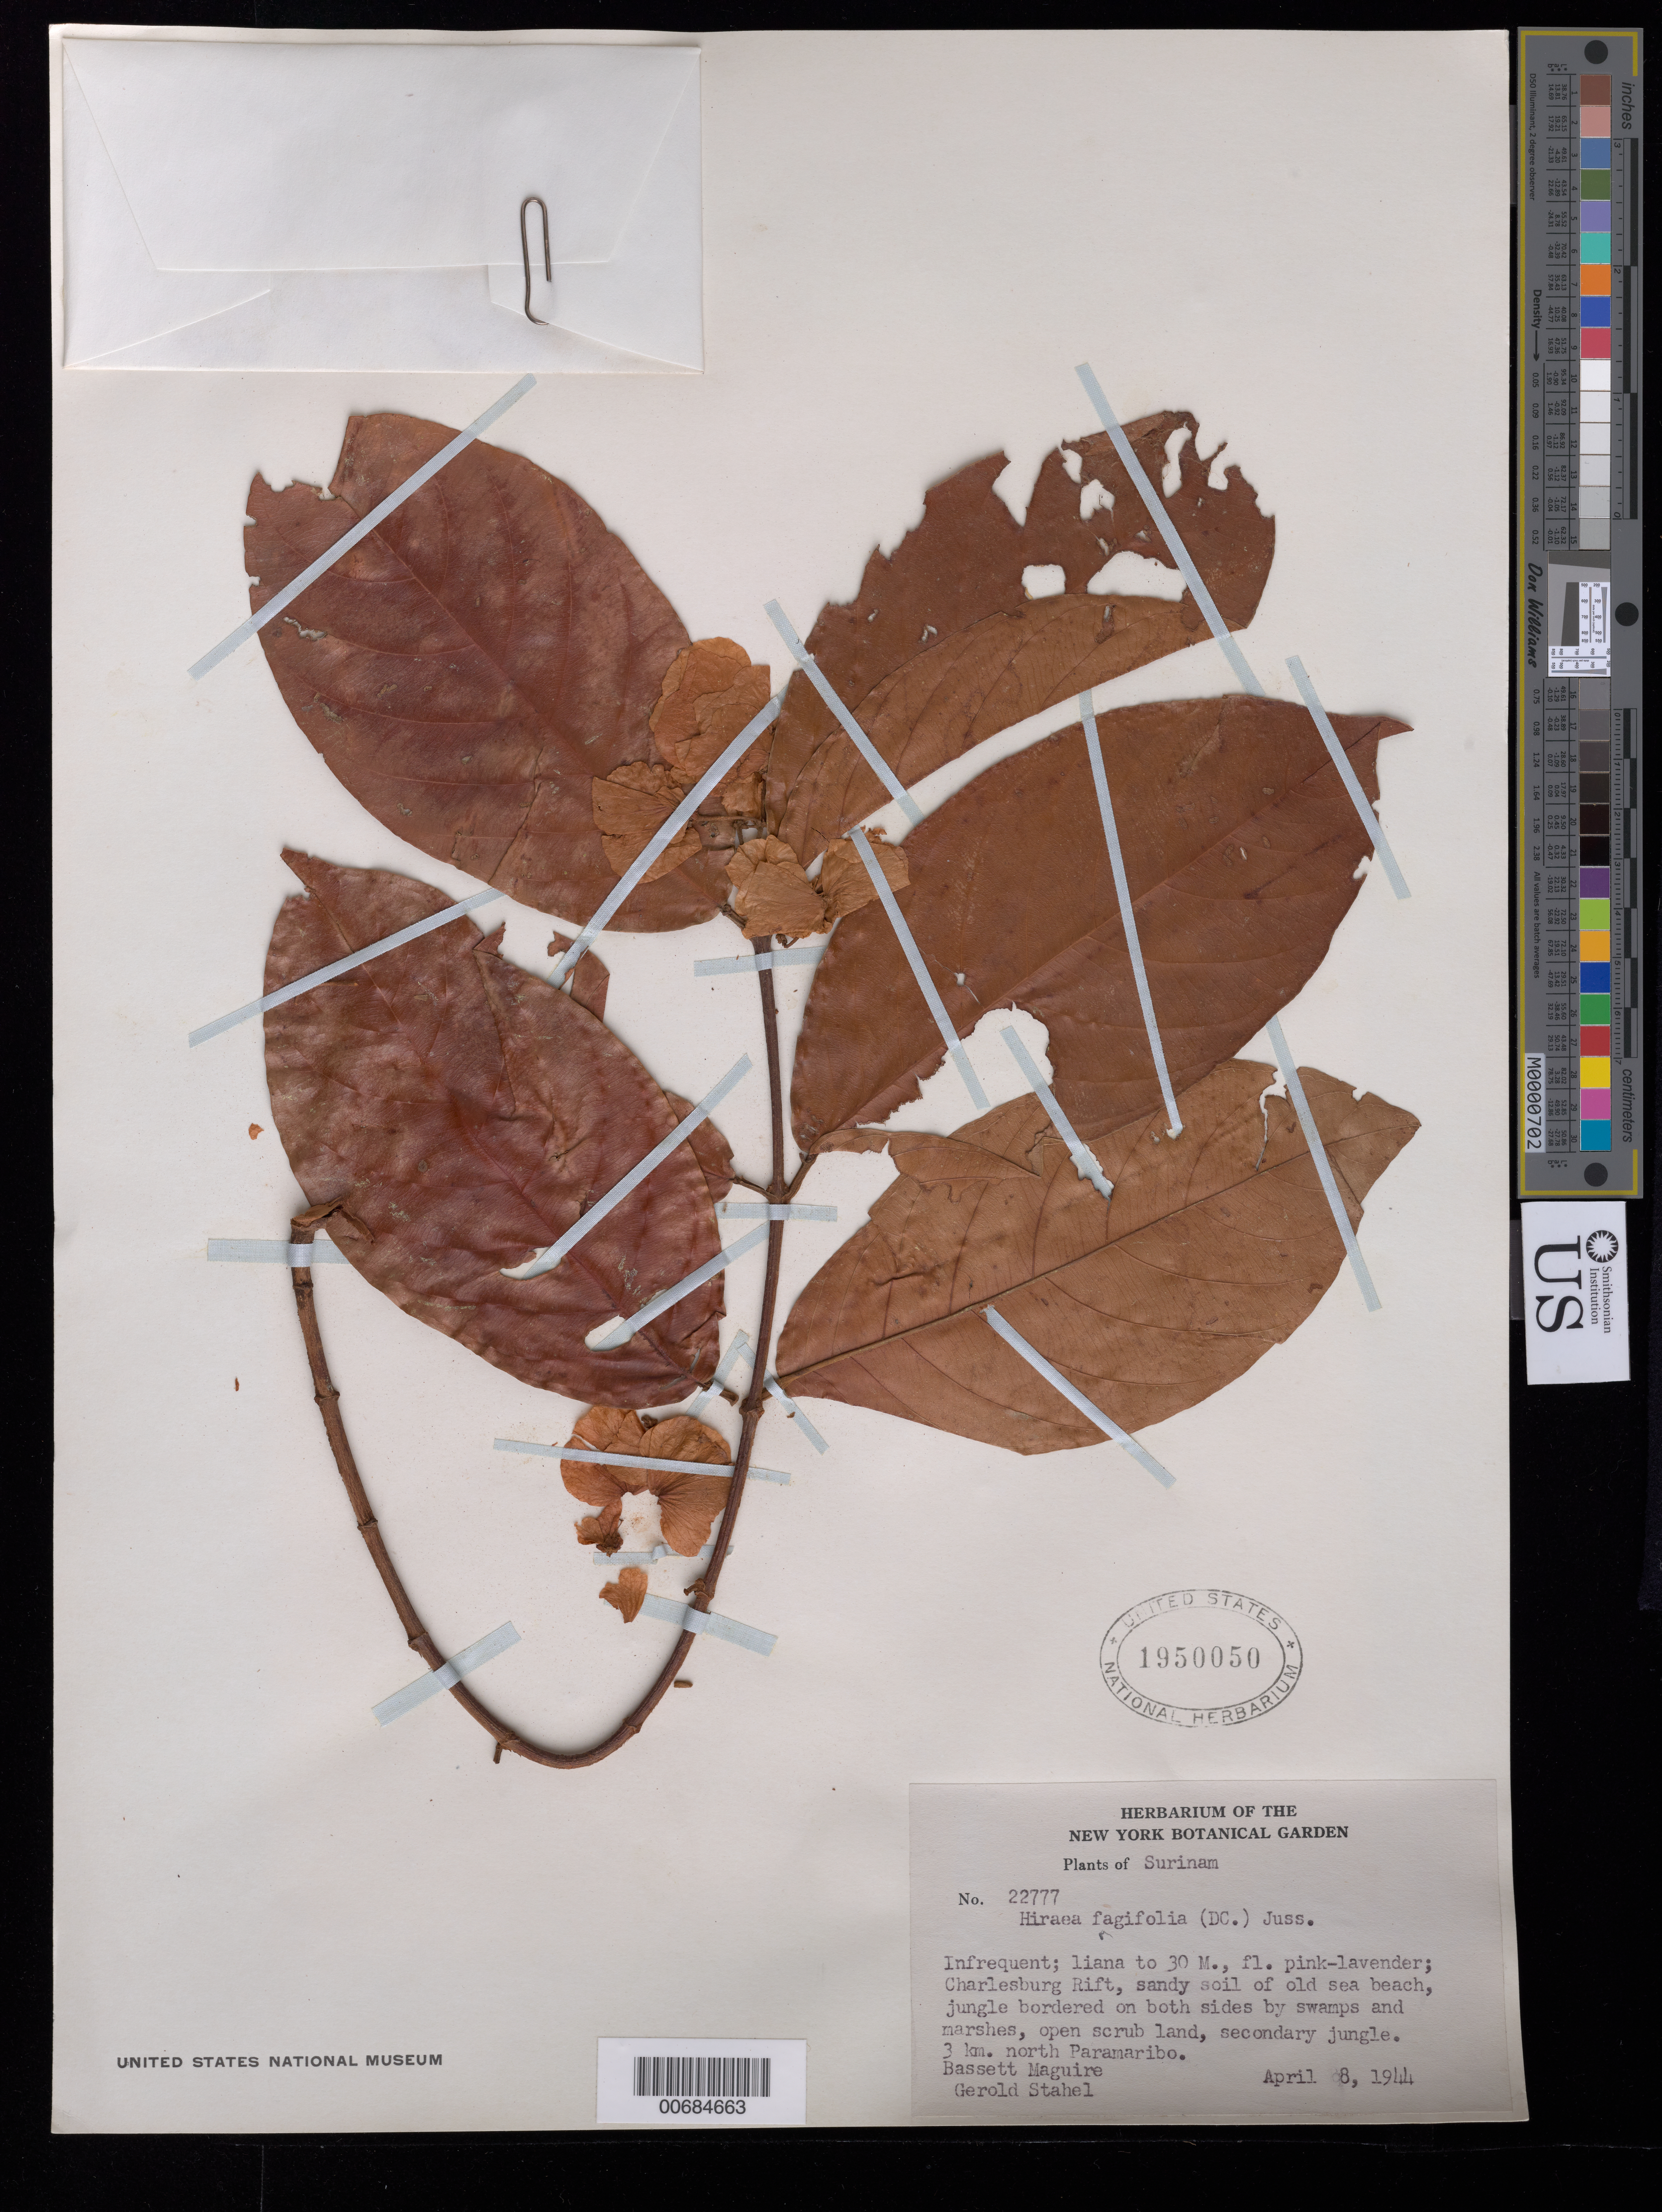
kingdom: Plantae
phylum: Tracheophyta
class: Magnoliopsida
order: Malpighiales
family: Malpighiaceae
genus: Hiraea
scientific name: Hiraea fagifolia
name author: (DC.) A. Juss.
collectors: B. Maguire & G. Stahel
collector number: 22777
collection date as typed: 8-Apr-44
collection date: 1944-04-08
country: Suriname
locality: Paramaribo, 3 km N of, Charlesburg Rift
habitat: Sandy soil of old sea beach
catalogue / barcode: US 1950050